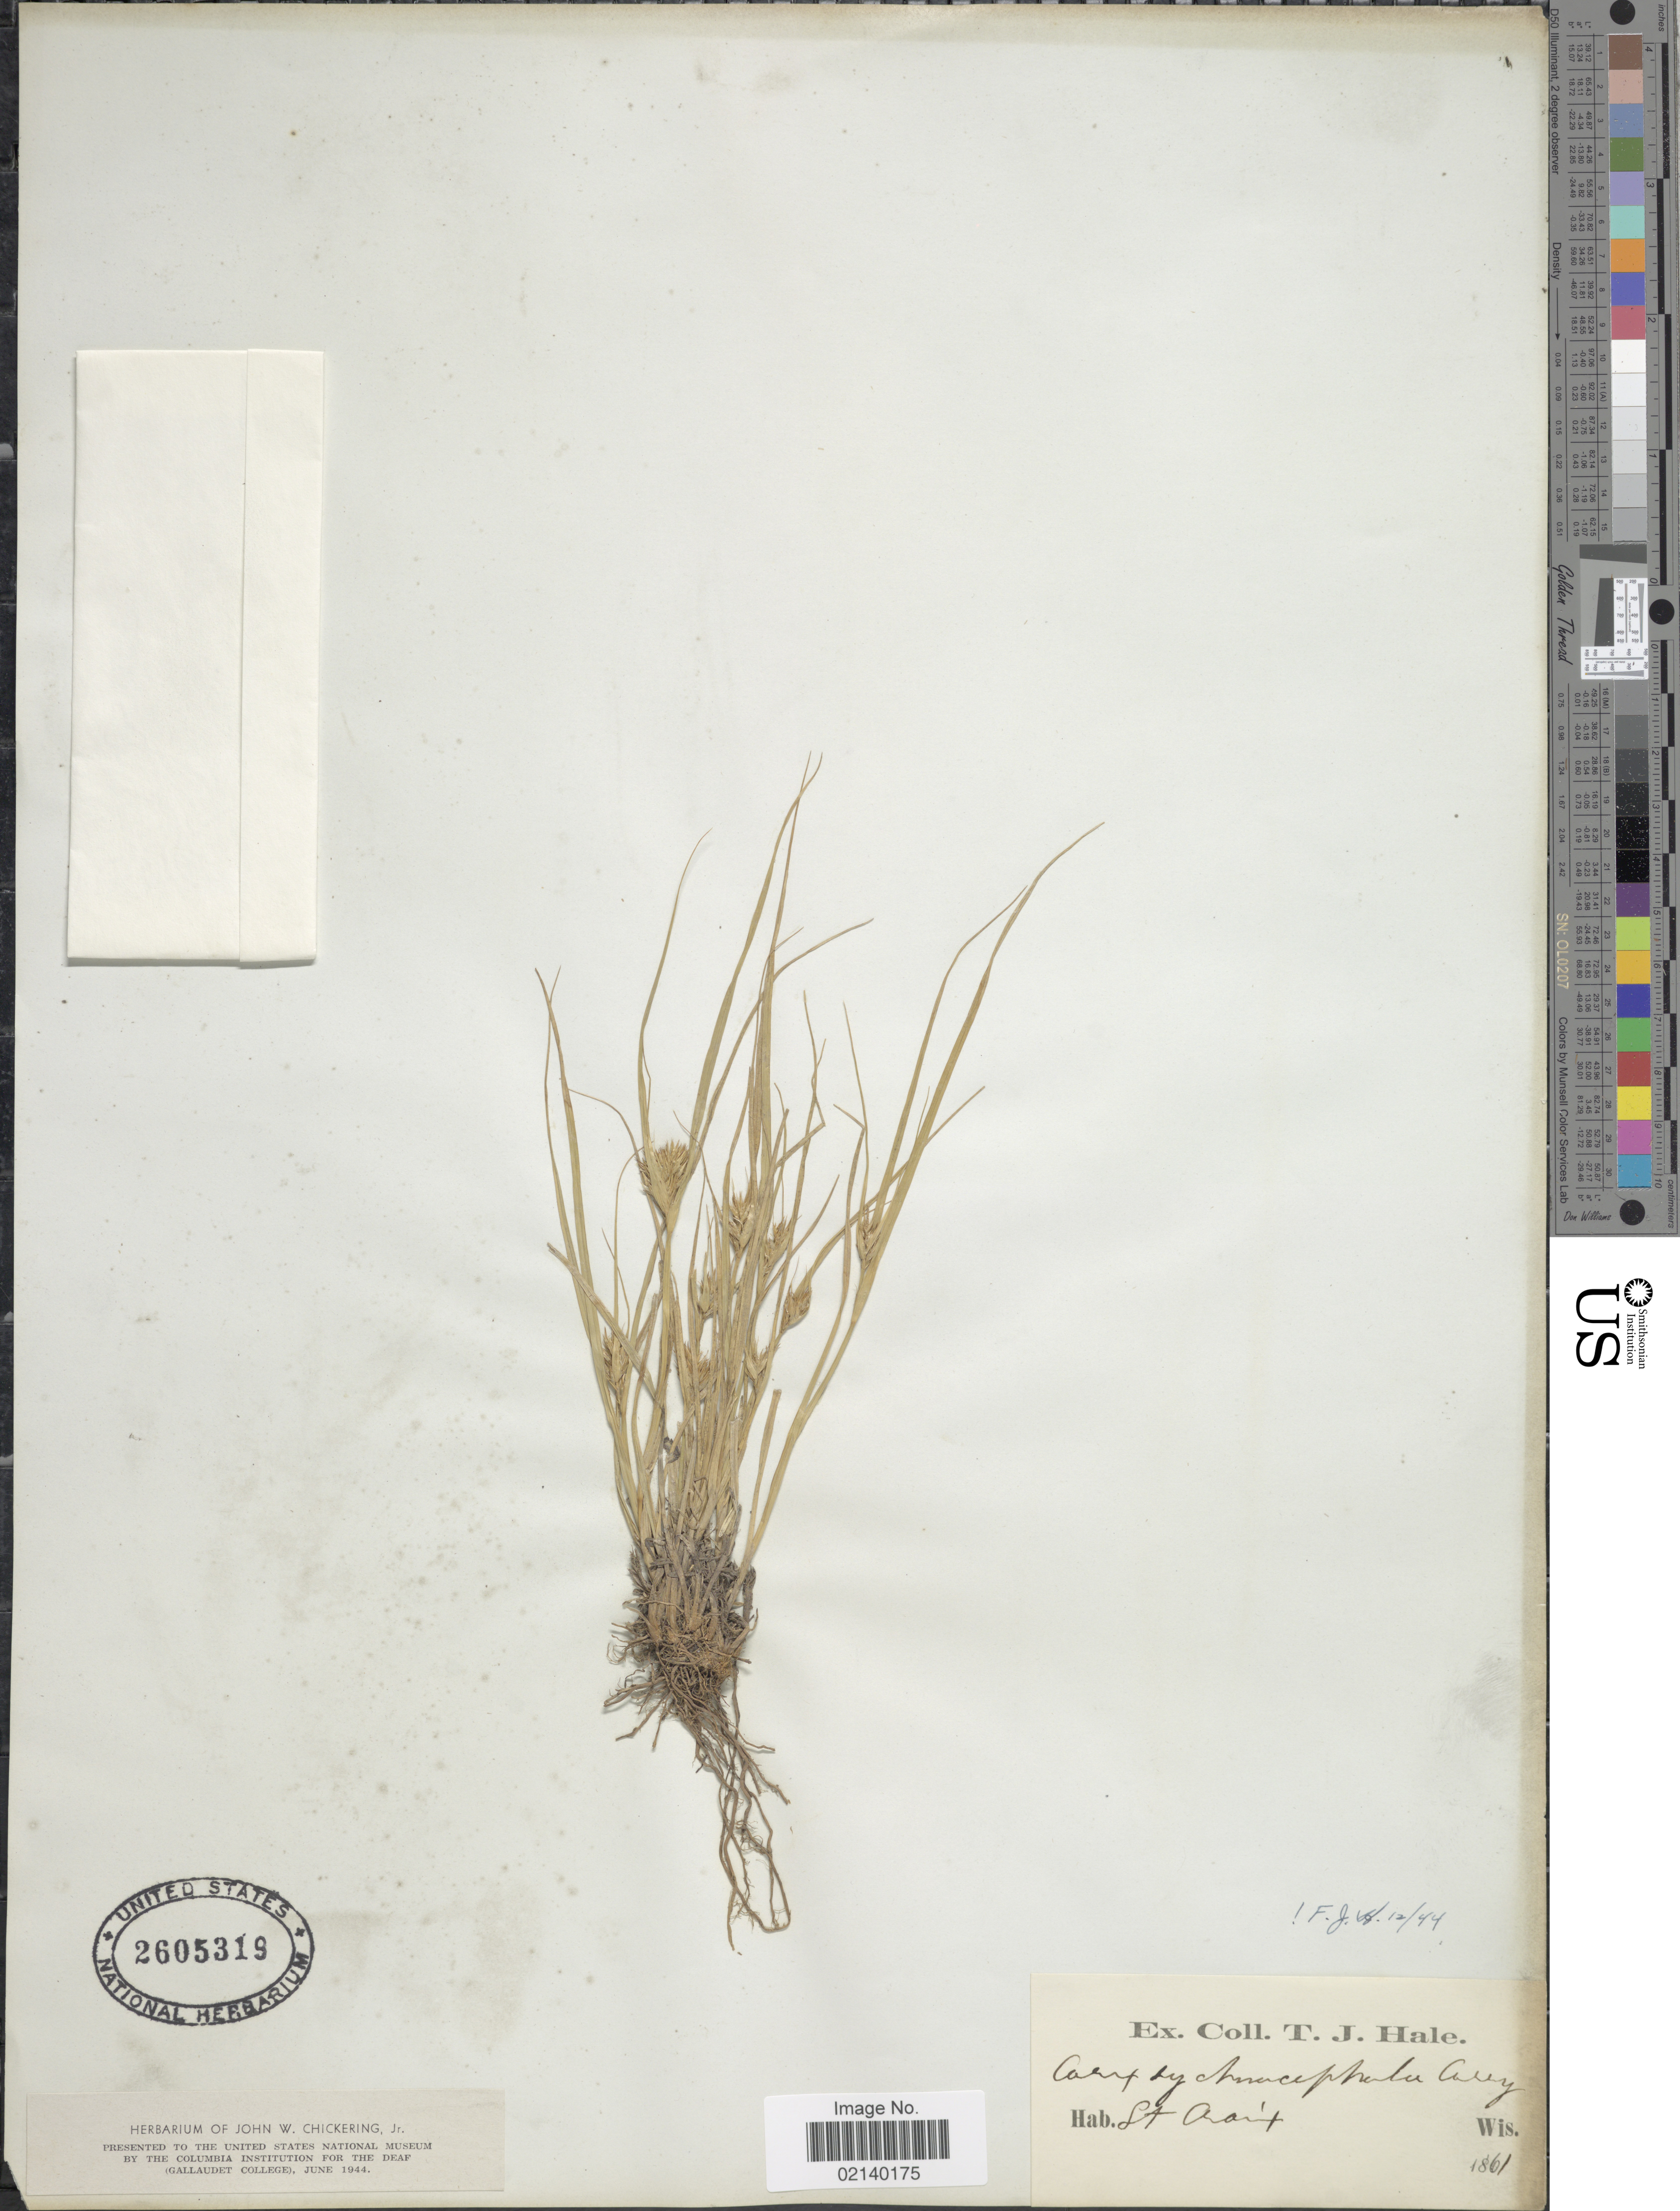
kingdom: Plantae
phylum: Tracheophyta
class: Liliopsida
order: Poales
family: Cyperaceae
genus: Carex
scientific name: Carex sychnocephala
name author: J. Carey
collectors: T. Hale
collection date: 1861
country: United States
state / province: Wisconsin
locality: St. Croix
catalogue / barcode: US 2605319